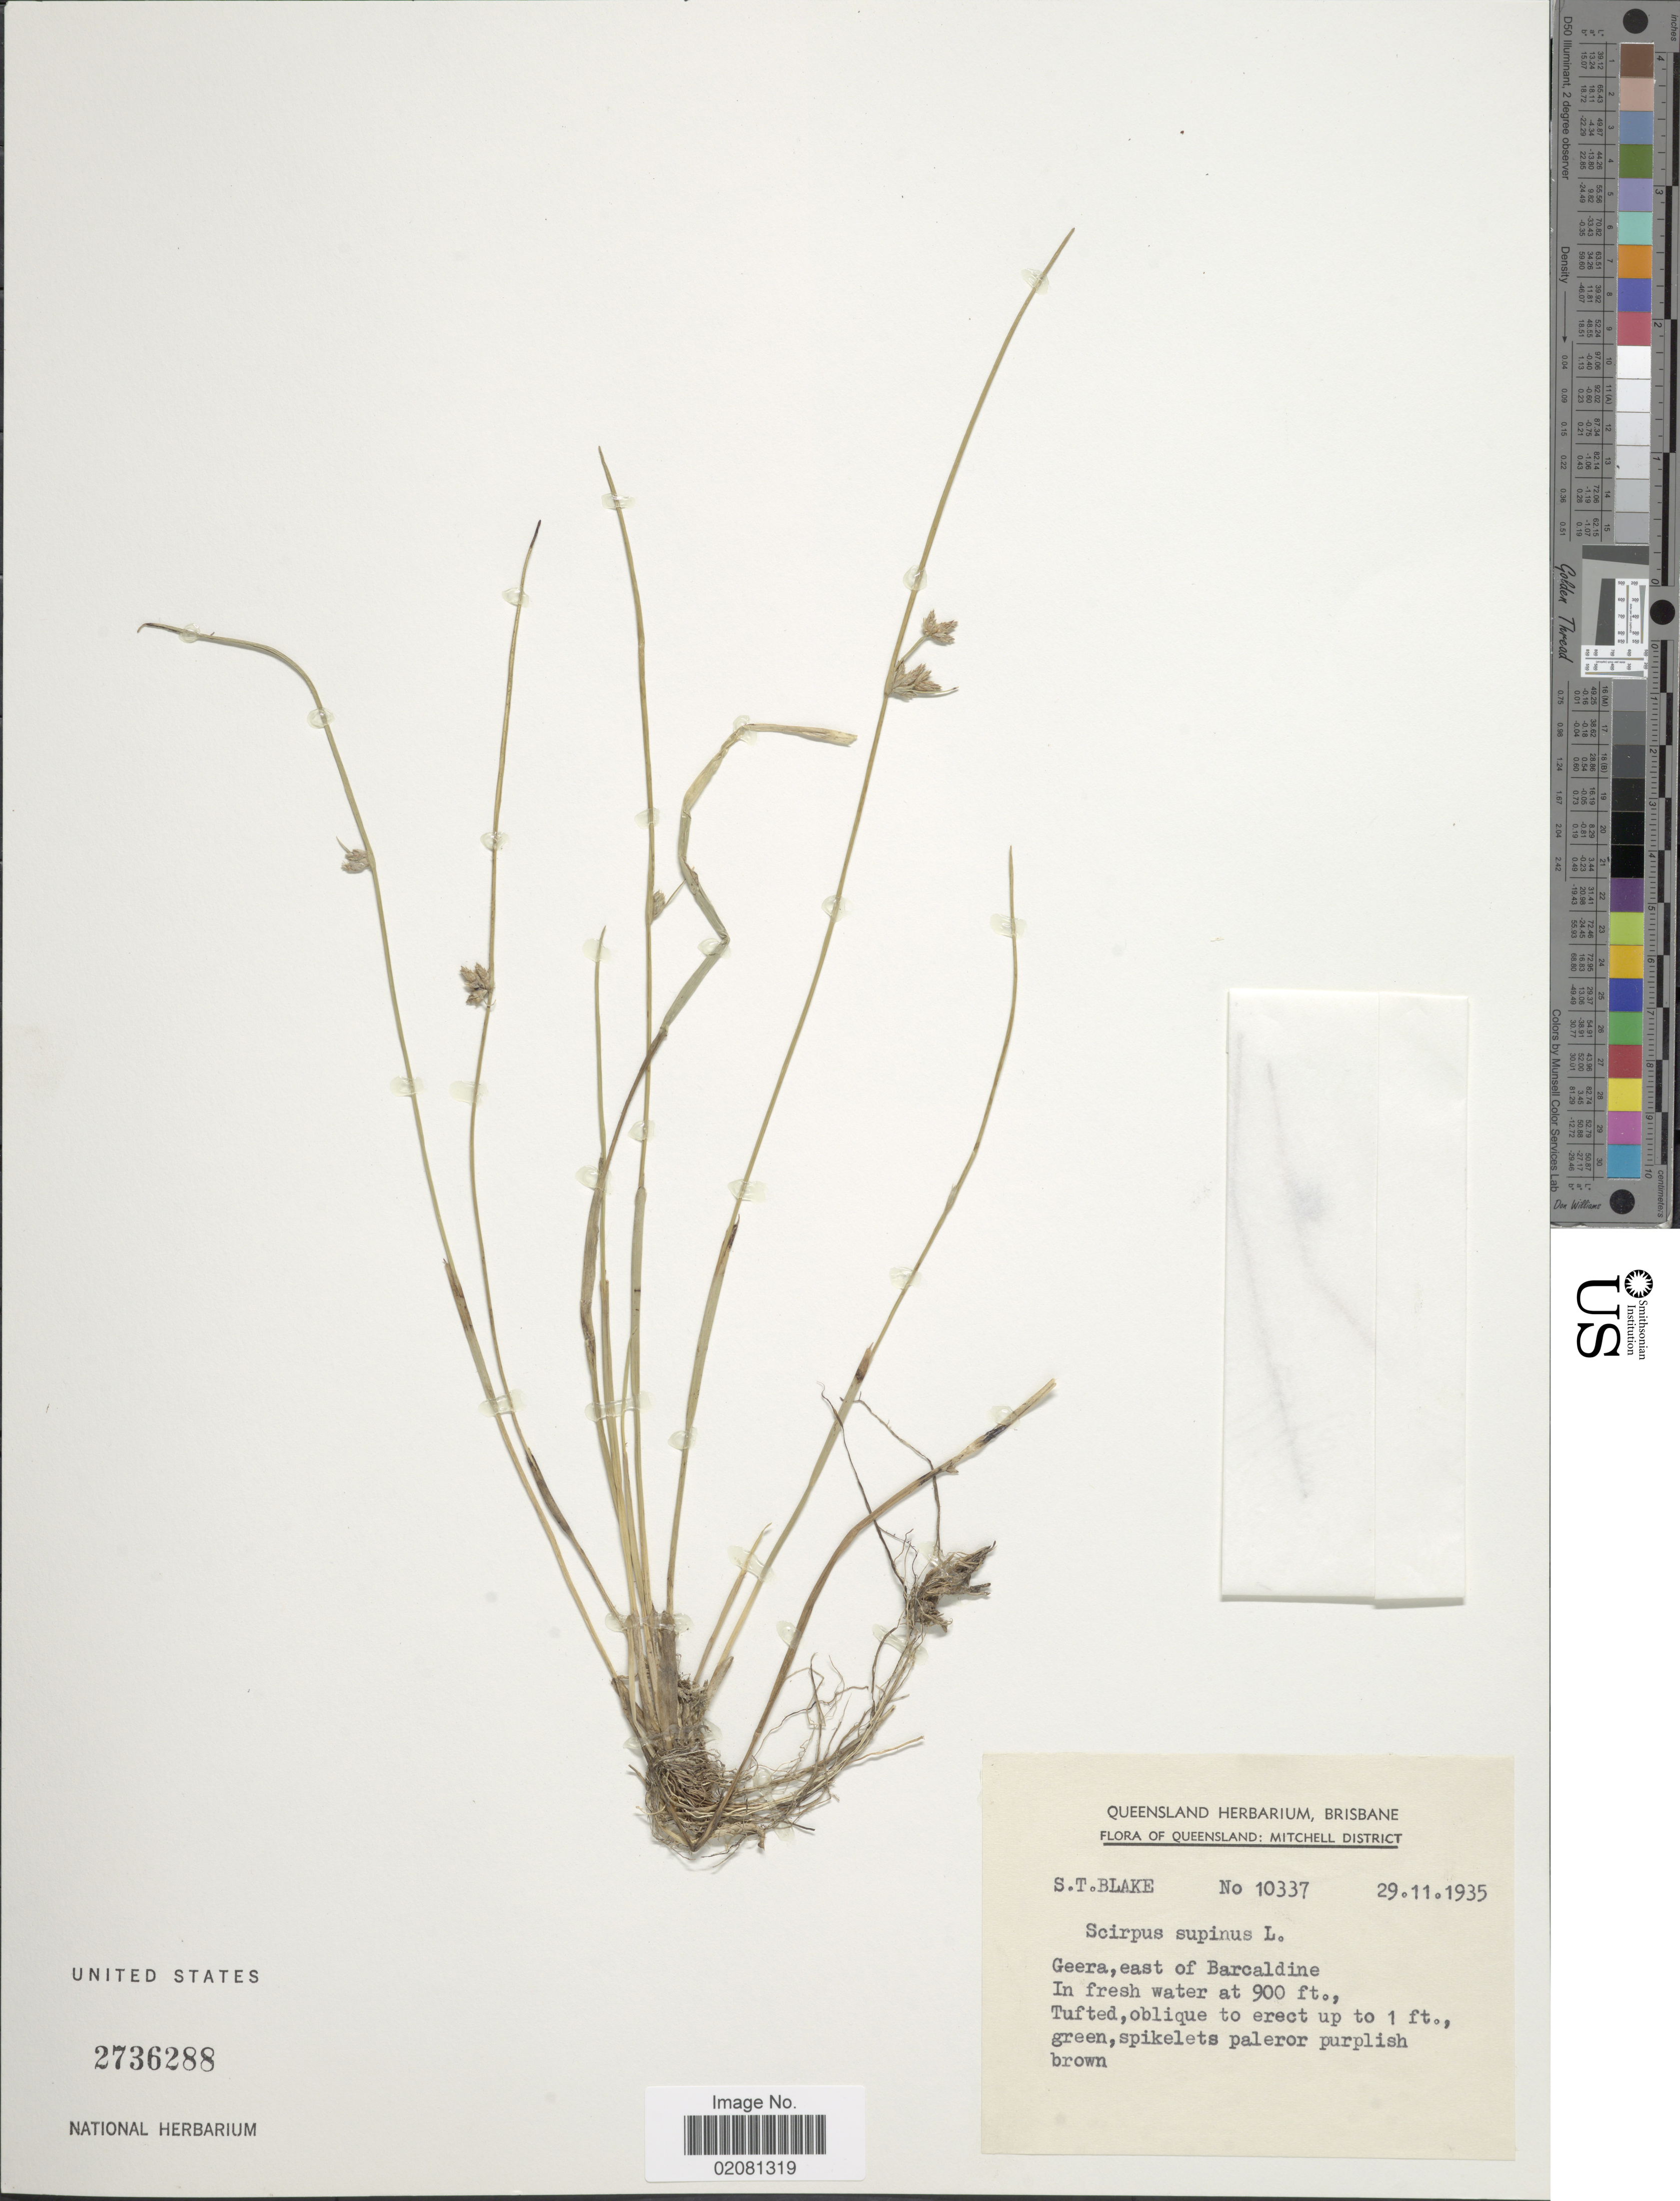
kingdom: Plantae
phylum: Tracheophyta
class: Liliopsida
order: Poales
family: Cyperaceae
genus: Schoenoplectus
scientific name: Schoenoplectus supinus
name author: (L.) Palla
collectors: S. T. Blake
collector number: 10337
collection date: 1935-11-29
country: Australia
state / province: Queensland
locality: Mitchell District, Geera, east of Barcaldine, in fresh water.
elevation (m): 274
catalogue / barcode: US 2736288